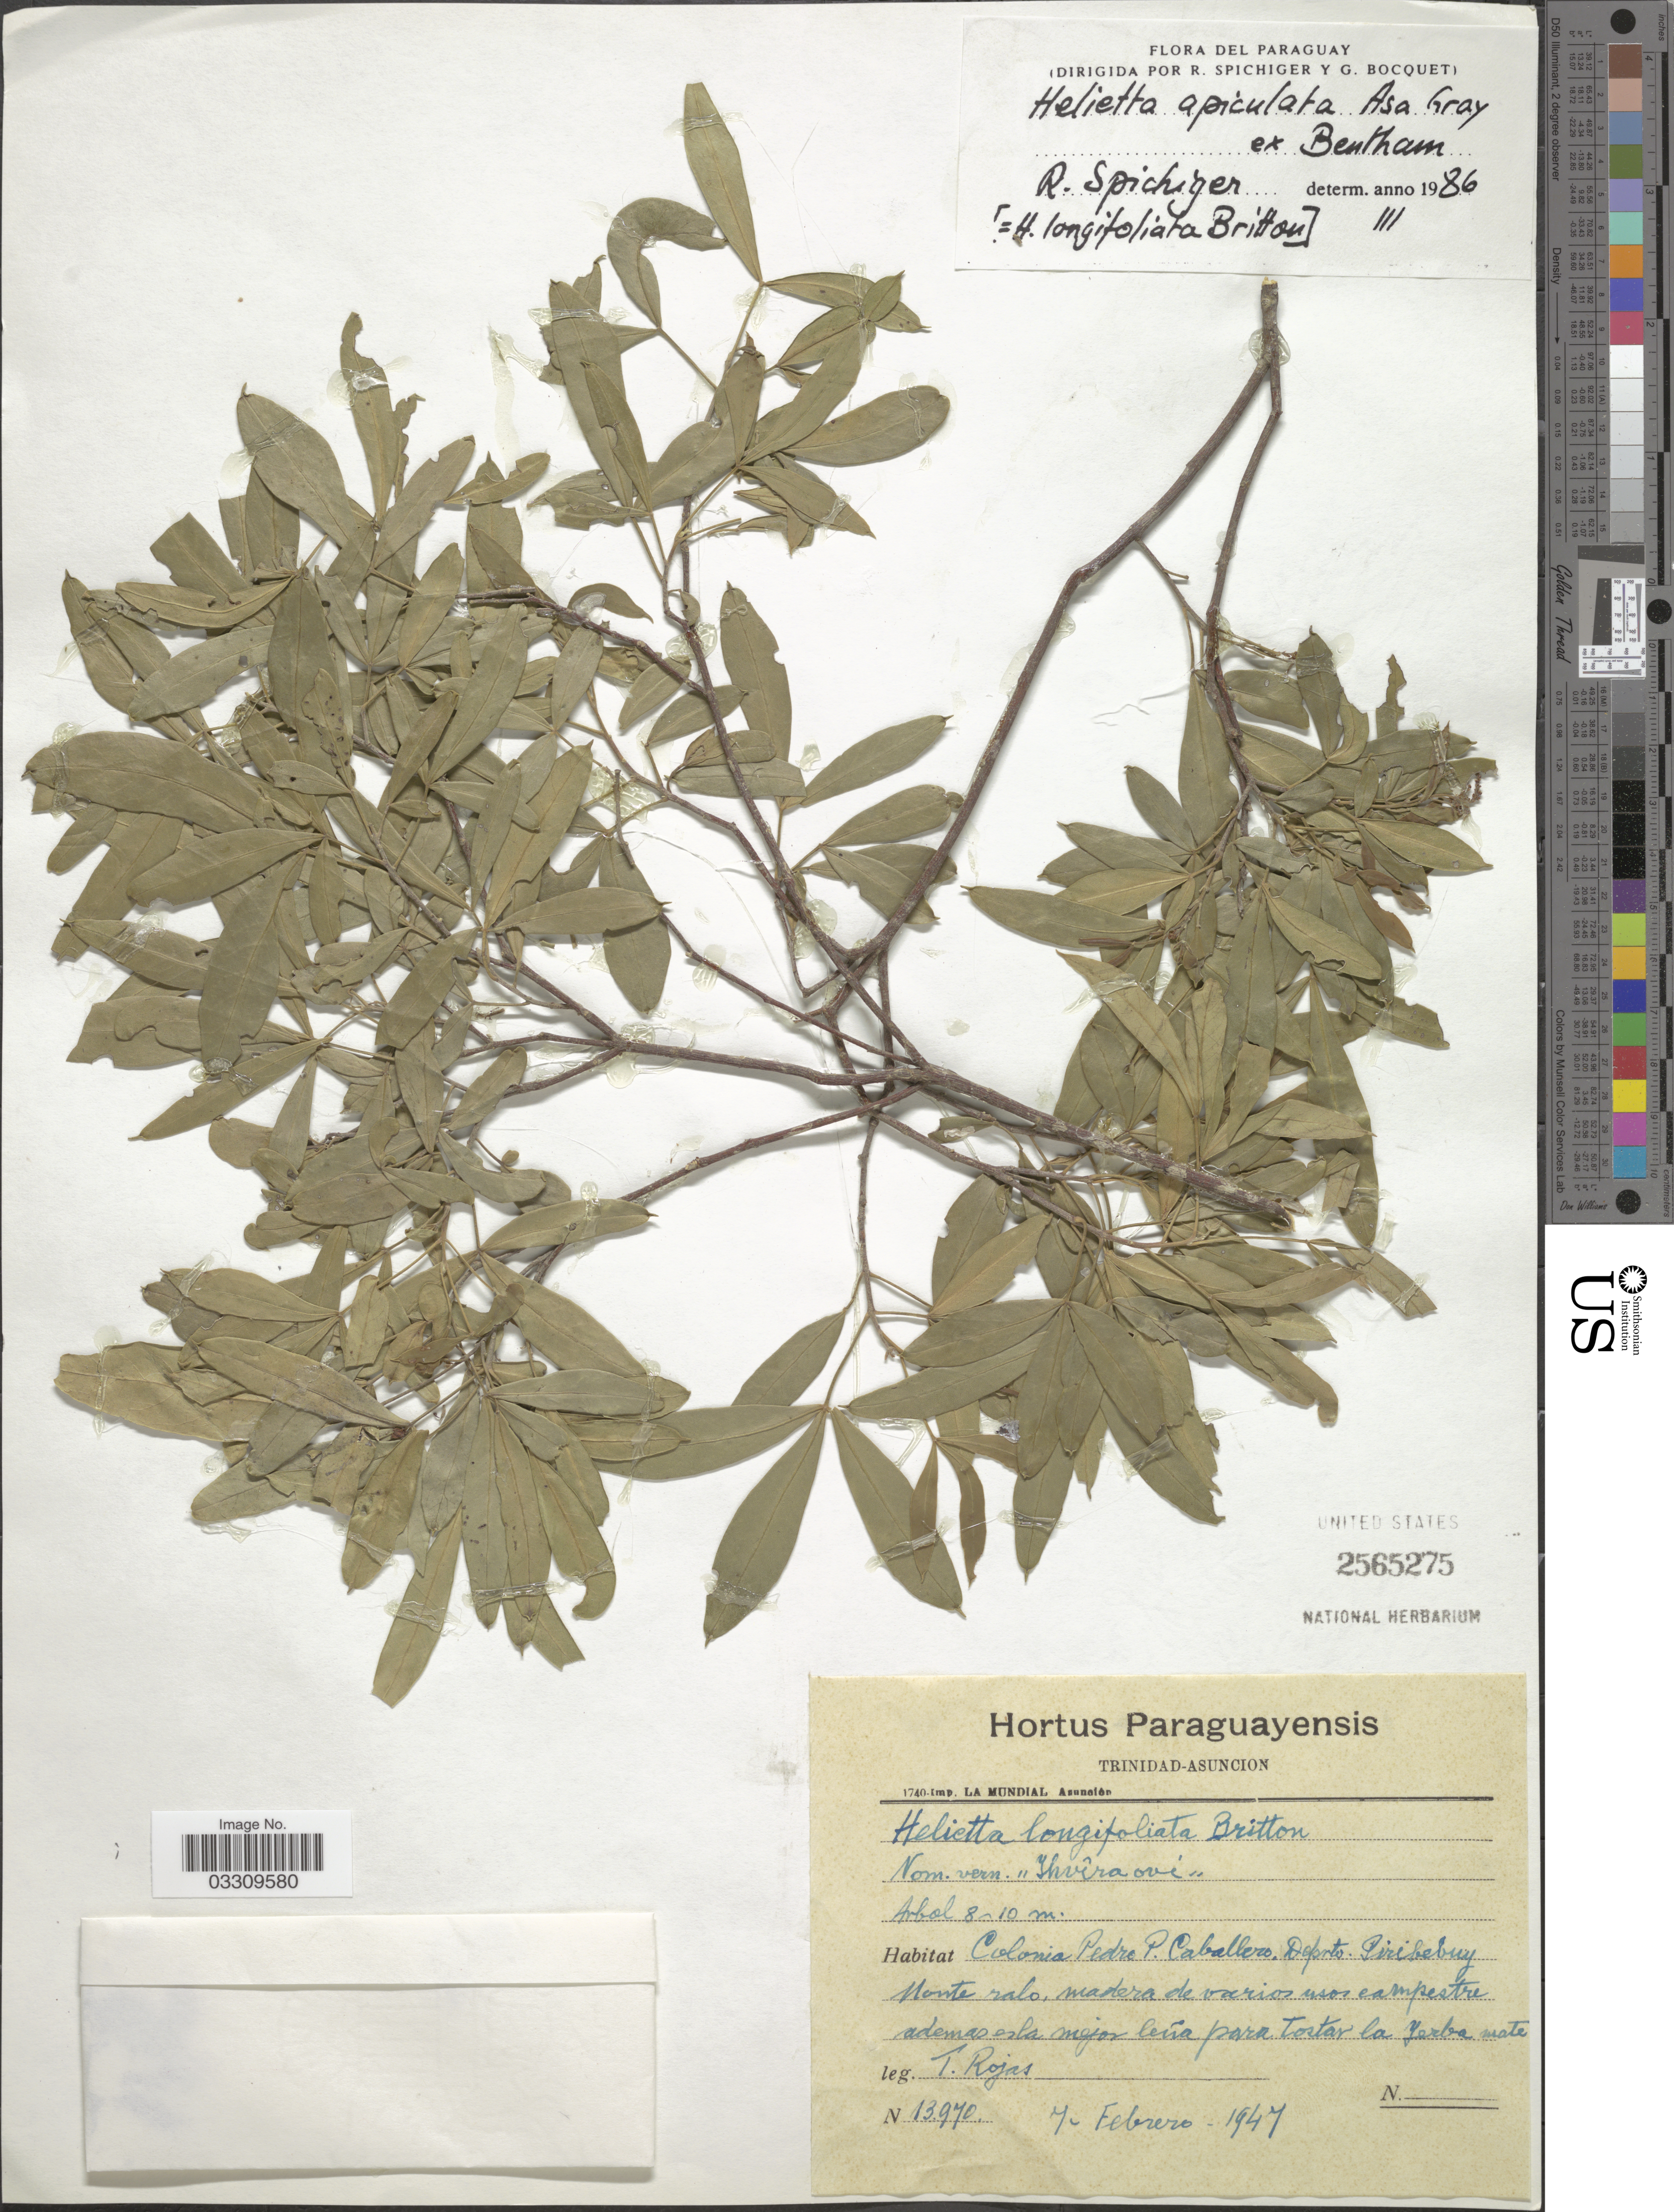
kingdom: Plantae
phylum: Tracheophyta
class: Liliopsida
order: Zingiberales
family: Zingiberaceae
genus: Amomum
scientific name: Amomum dealbatum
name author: Roxb.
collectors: T. Rojas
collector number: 13970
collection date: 1947-02-07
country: Paraguay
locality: Colonia Pedro P. Caballero. Deprto. Piribebuy.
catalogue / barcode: US 2565275